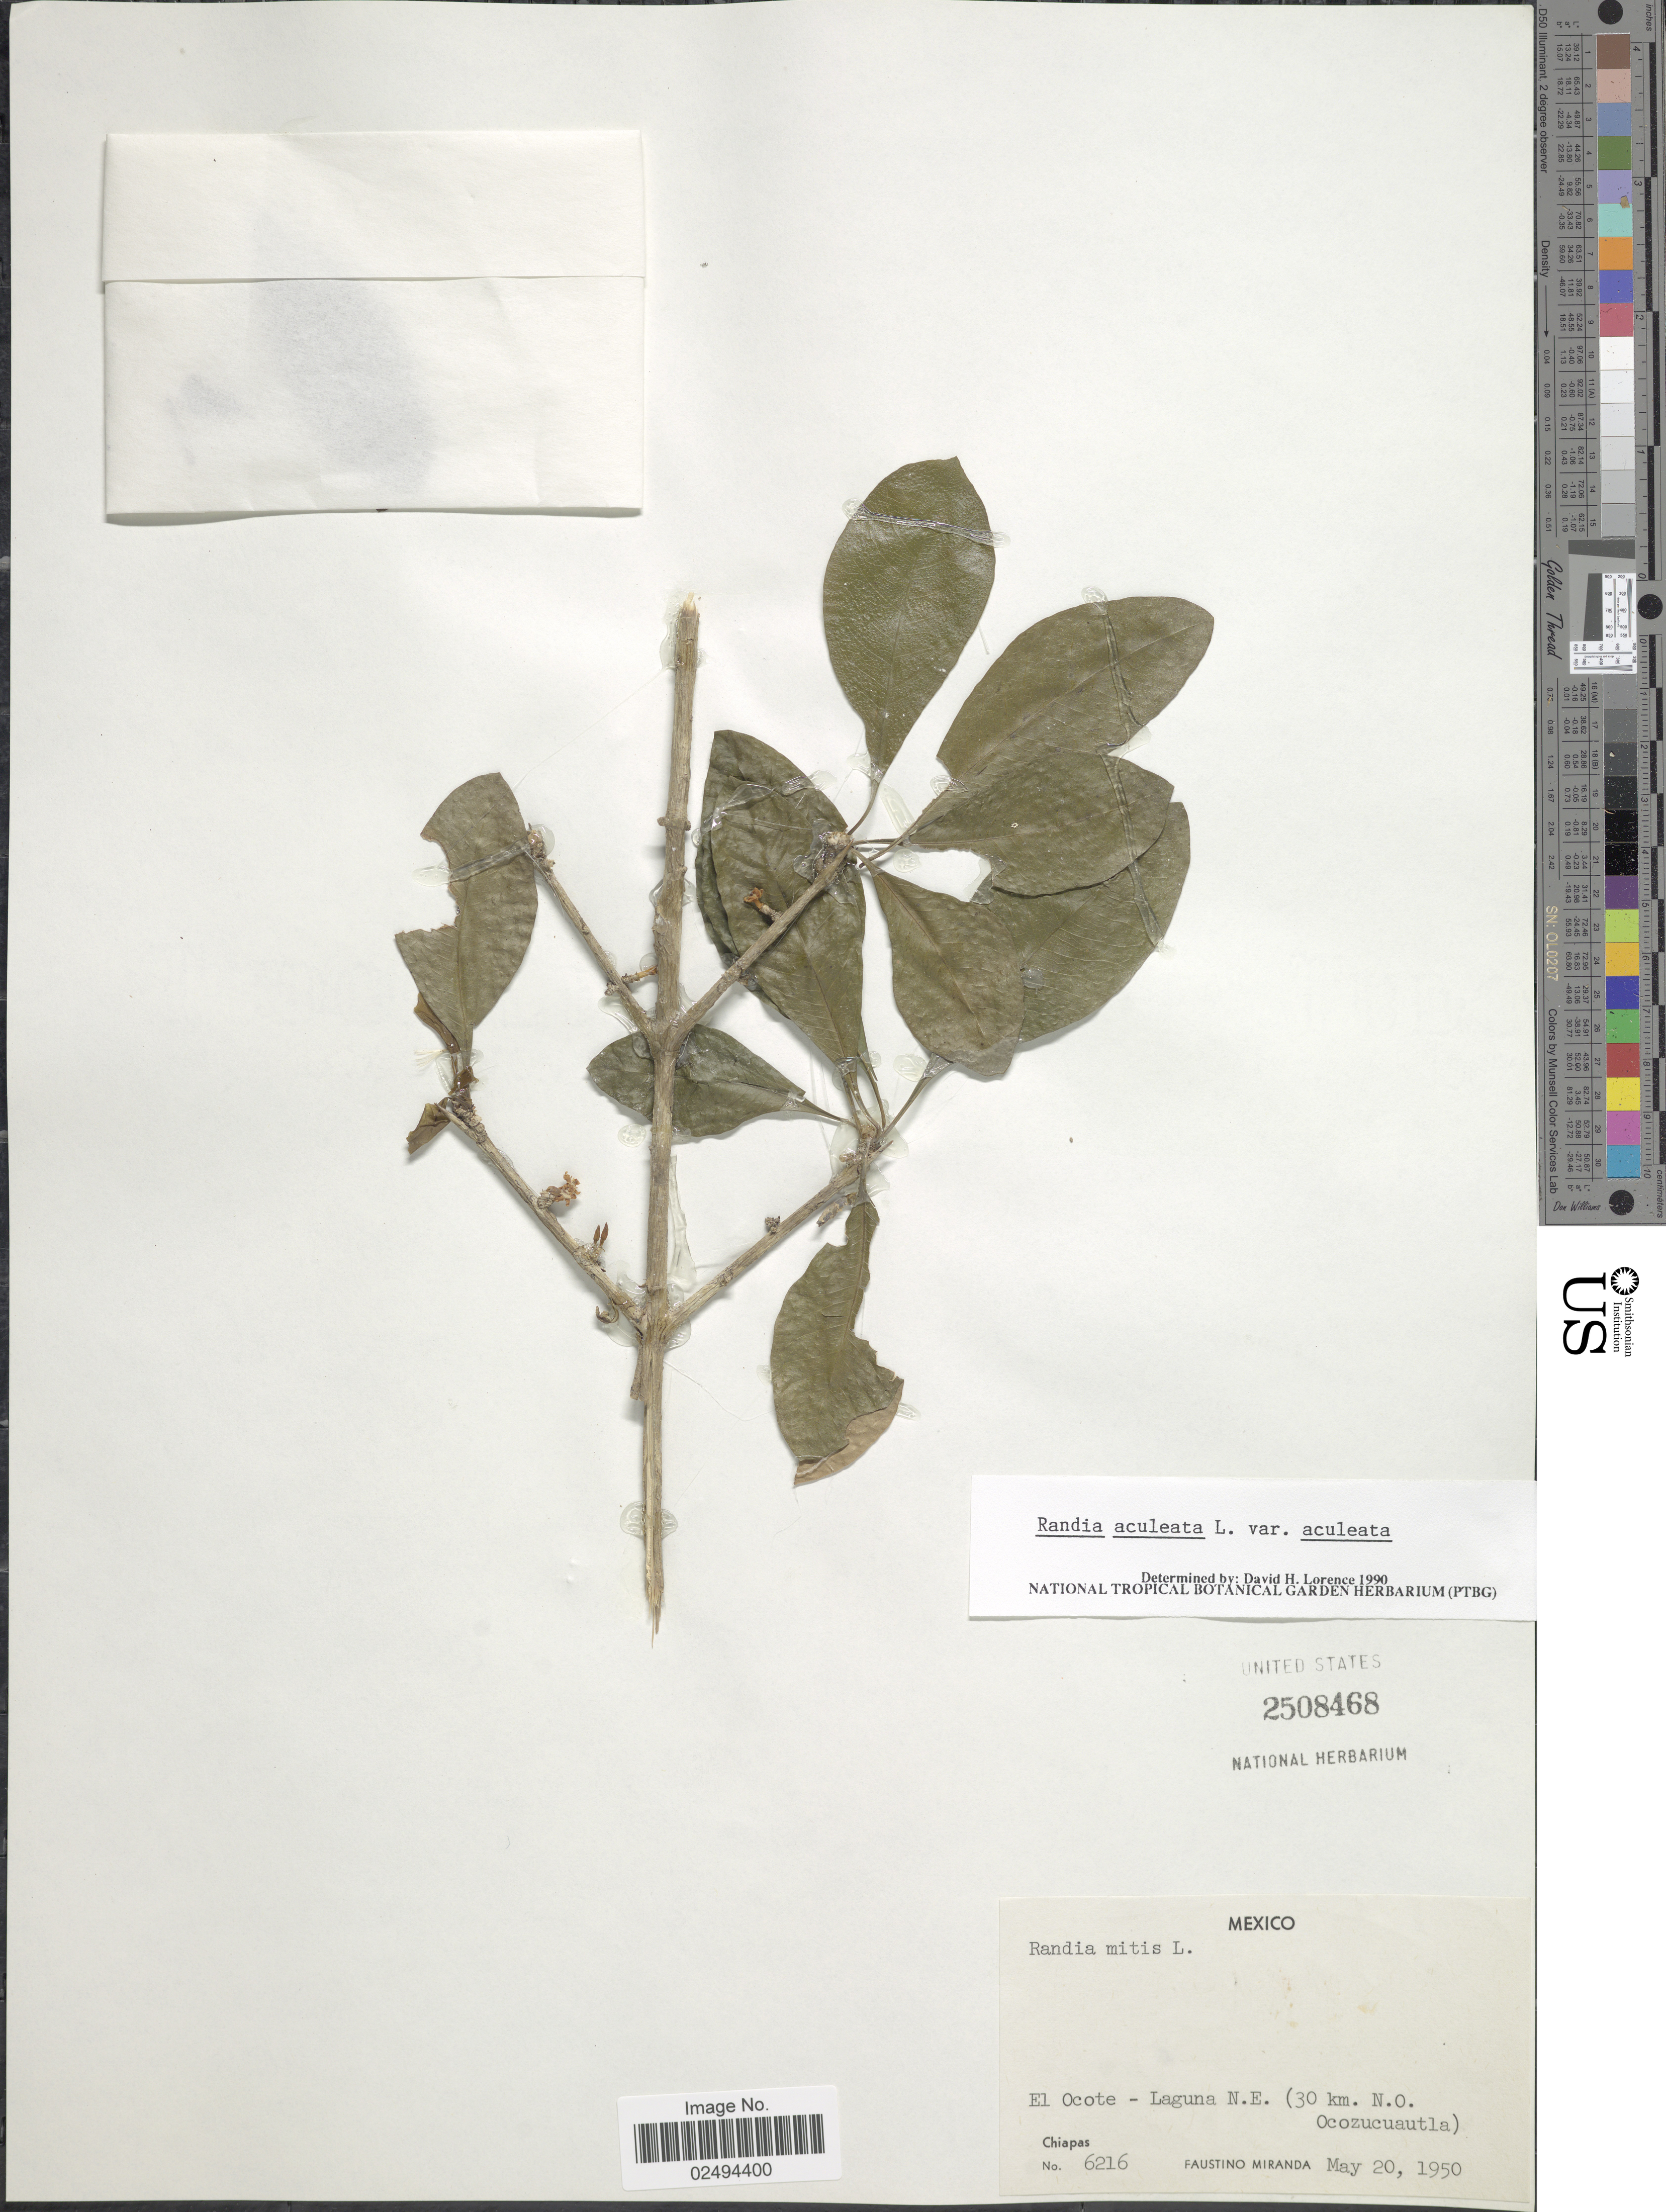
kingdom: Plantae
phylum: Tracheophyta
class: Magnoliopsida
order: Gentianales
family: Rubiaceae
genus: Randia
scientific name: Randia aculeata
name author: L.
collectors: F. Miranda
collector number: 6216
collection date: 1950-05-20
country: Mexico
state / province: Chiapas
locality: El Ocote - Laguna N.E. (30 km. N.O. Ocozucuautla)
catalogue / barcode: US 2508468